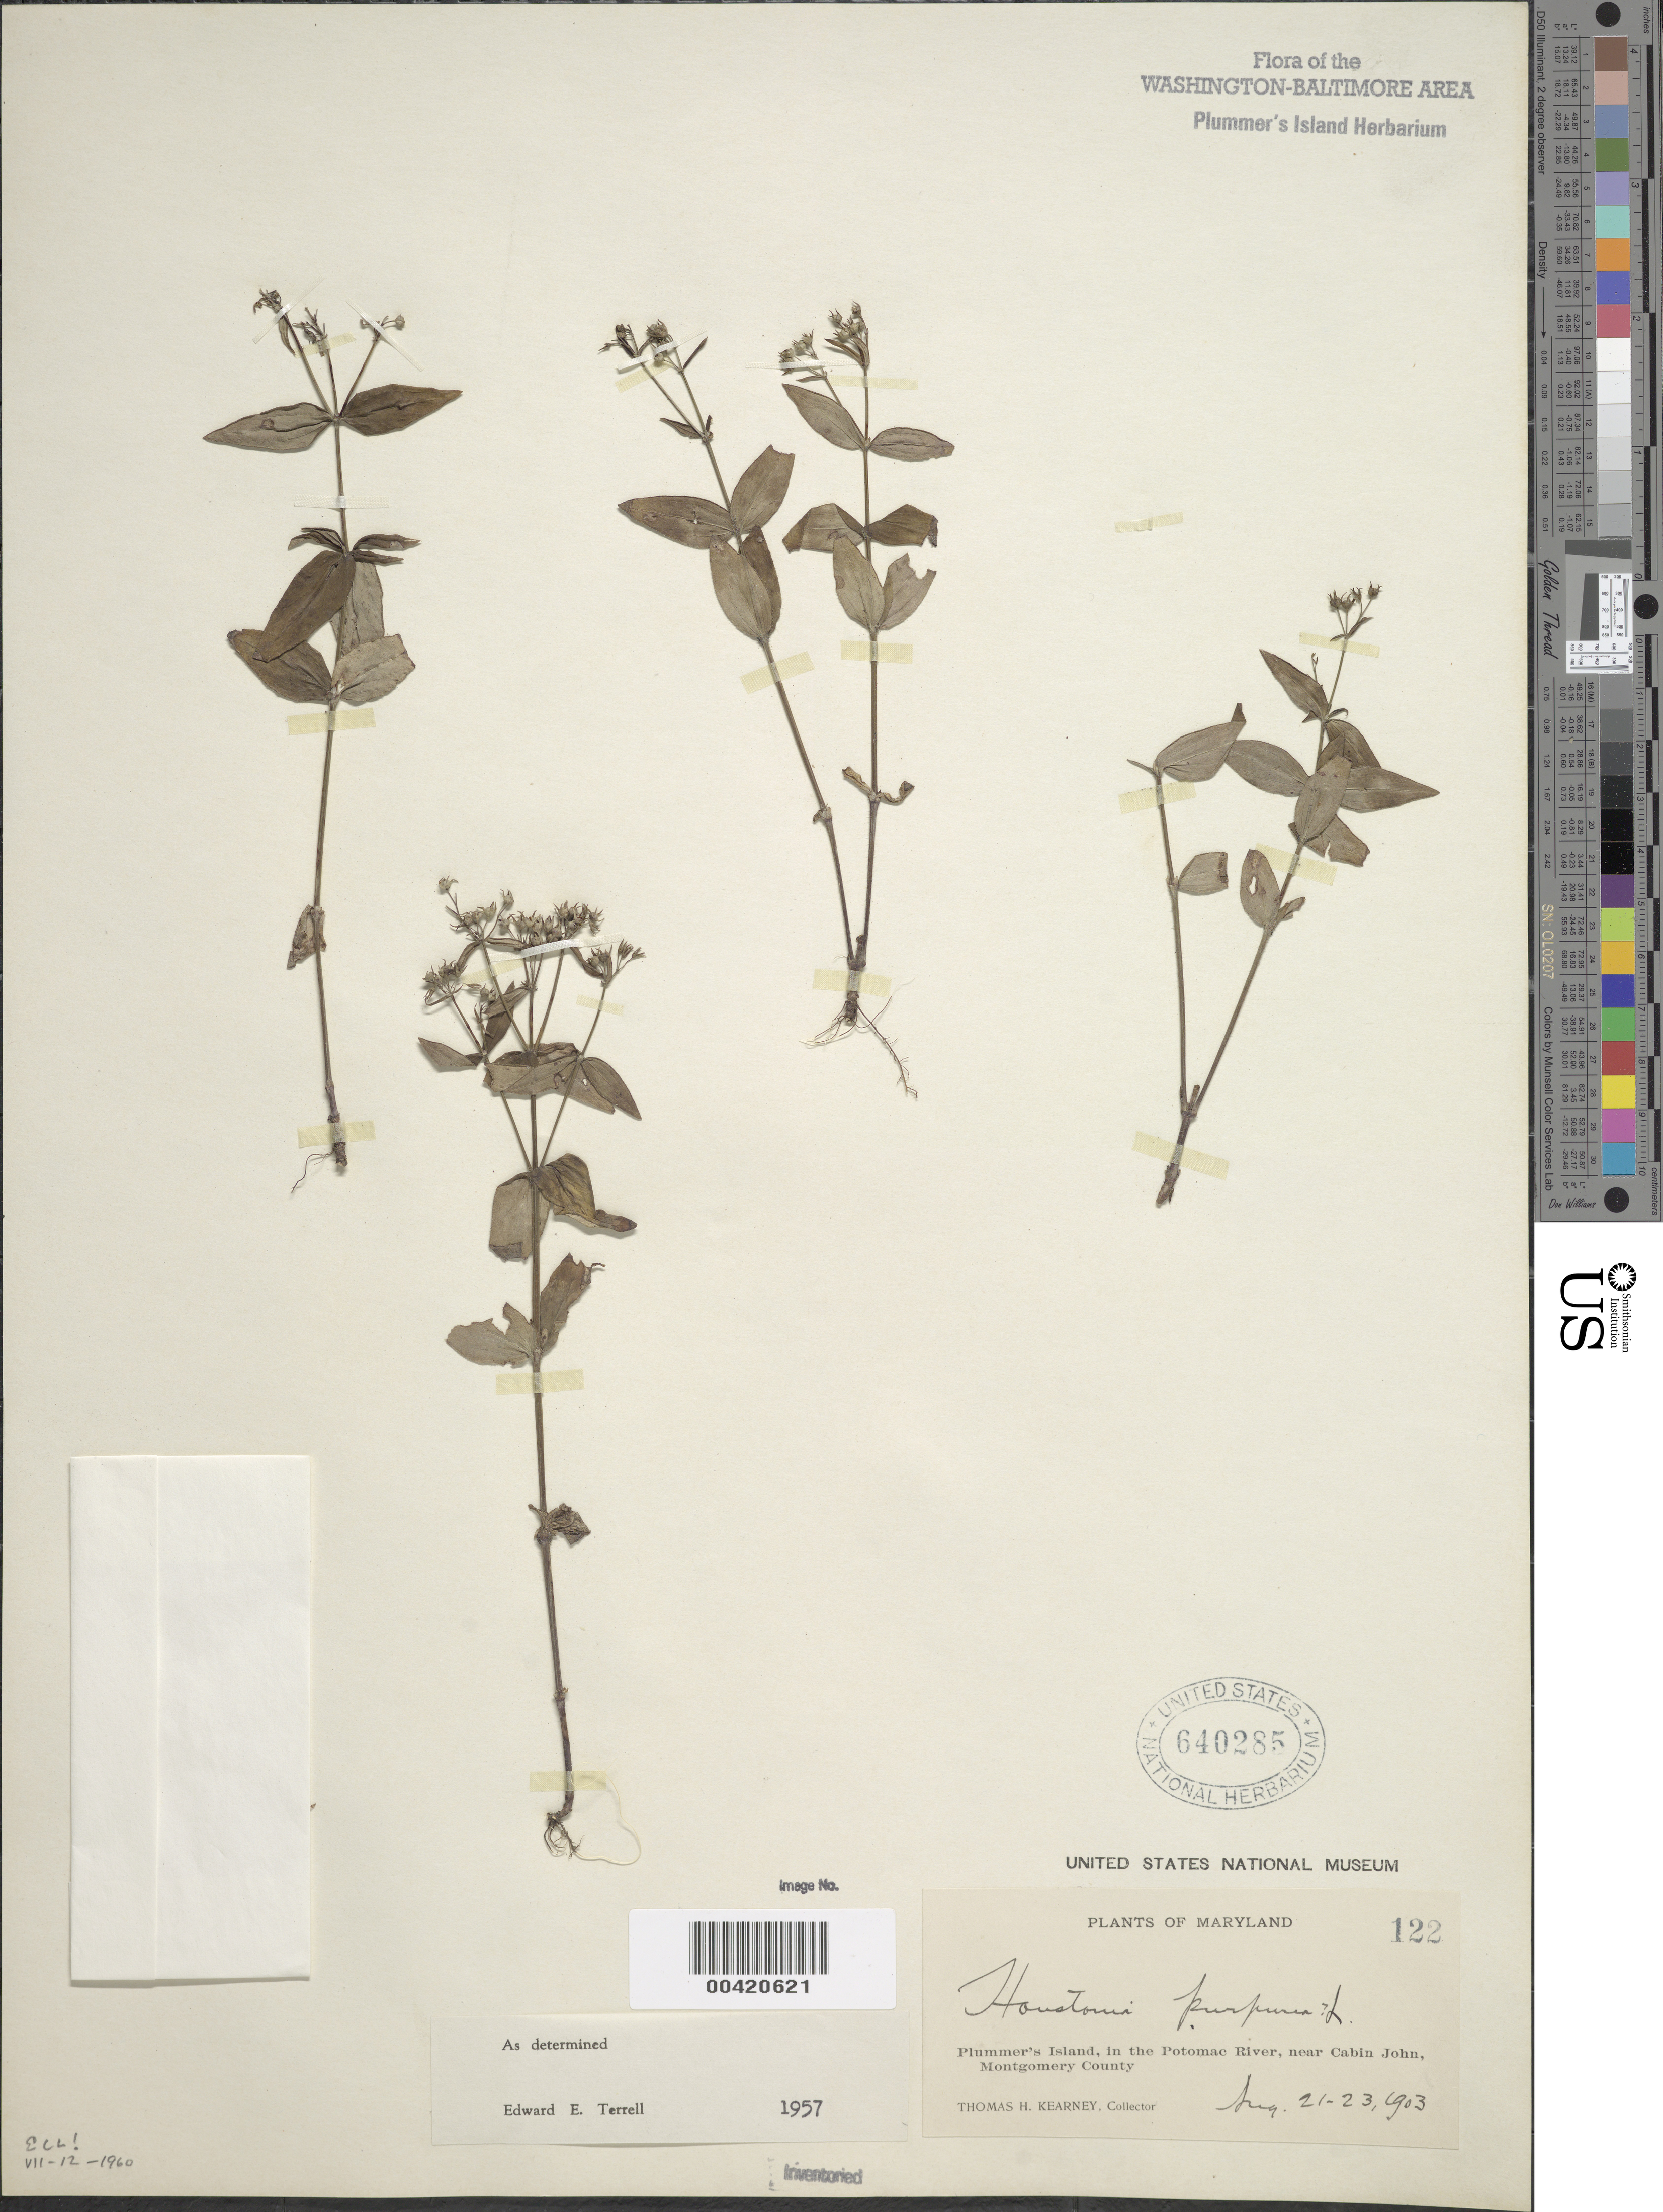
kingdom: Plantae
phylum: Tracheophyta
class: Magnoliopsida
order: Gentianales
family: Rubiaceae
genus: Houstonia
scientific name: Houstonia purpurea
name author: L.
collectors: T. H. Kearney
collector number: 122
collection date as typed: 21 Aug 1903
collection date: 1903-08-21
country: United States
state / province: Maryland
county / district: Montgomery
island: Plummers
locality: Plummer's Island C. & O. Canal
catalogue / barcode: US 640285